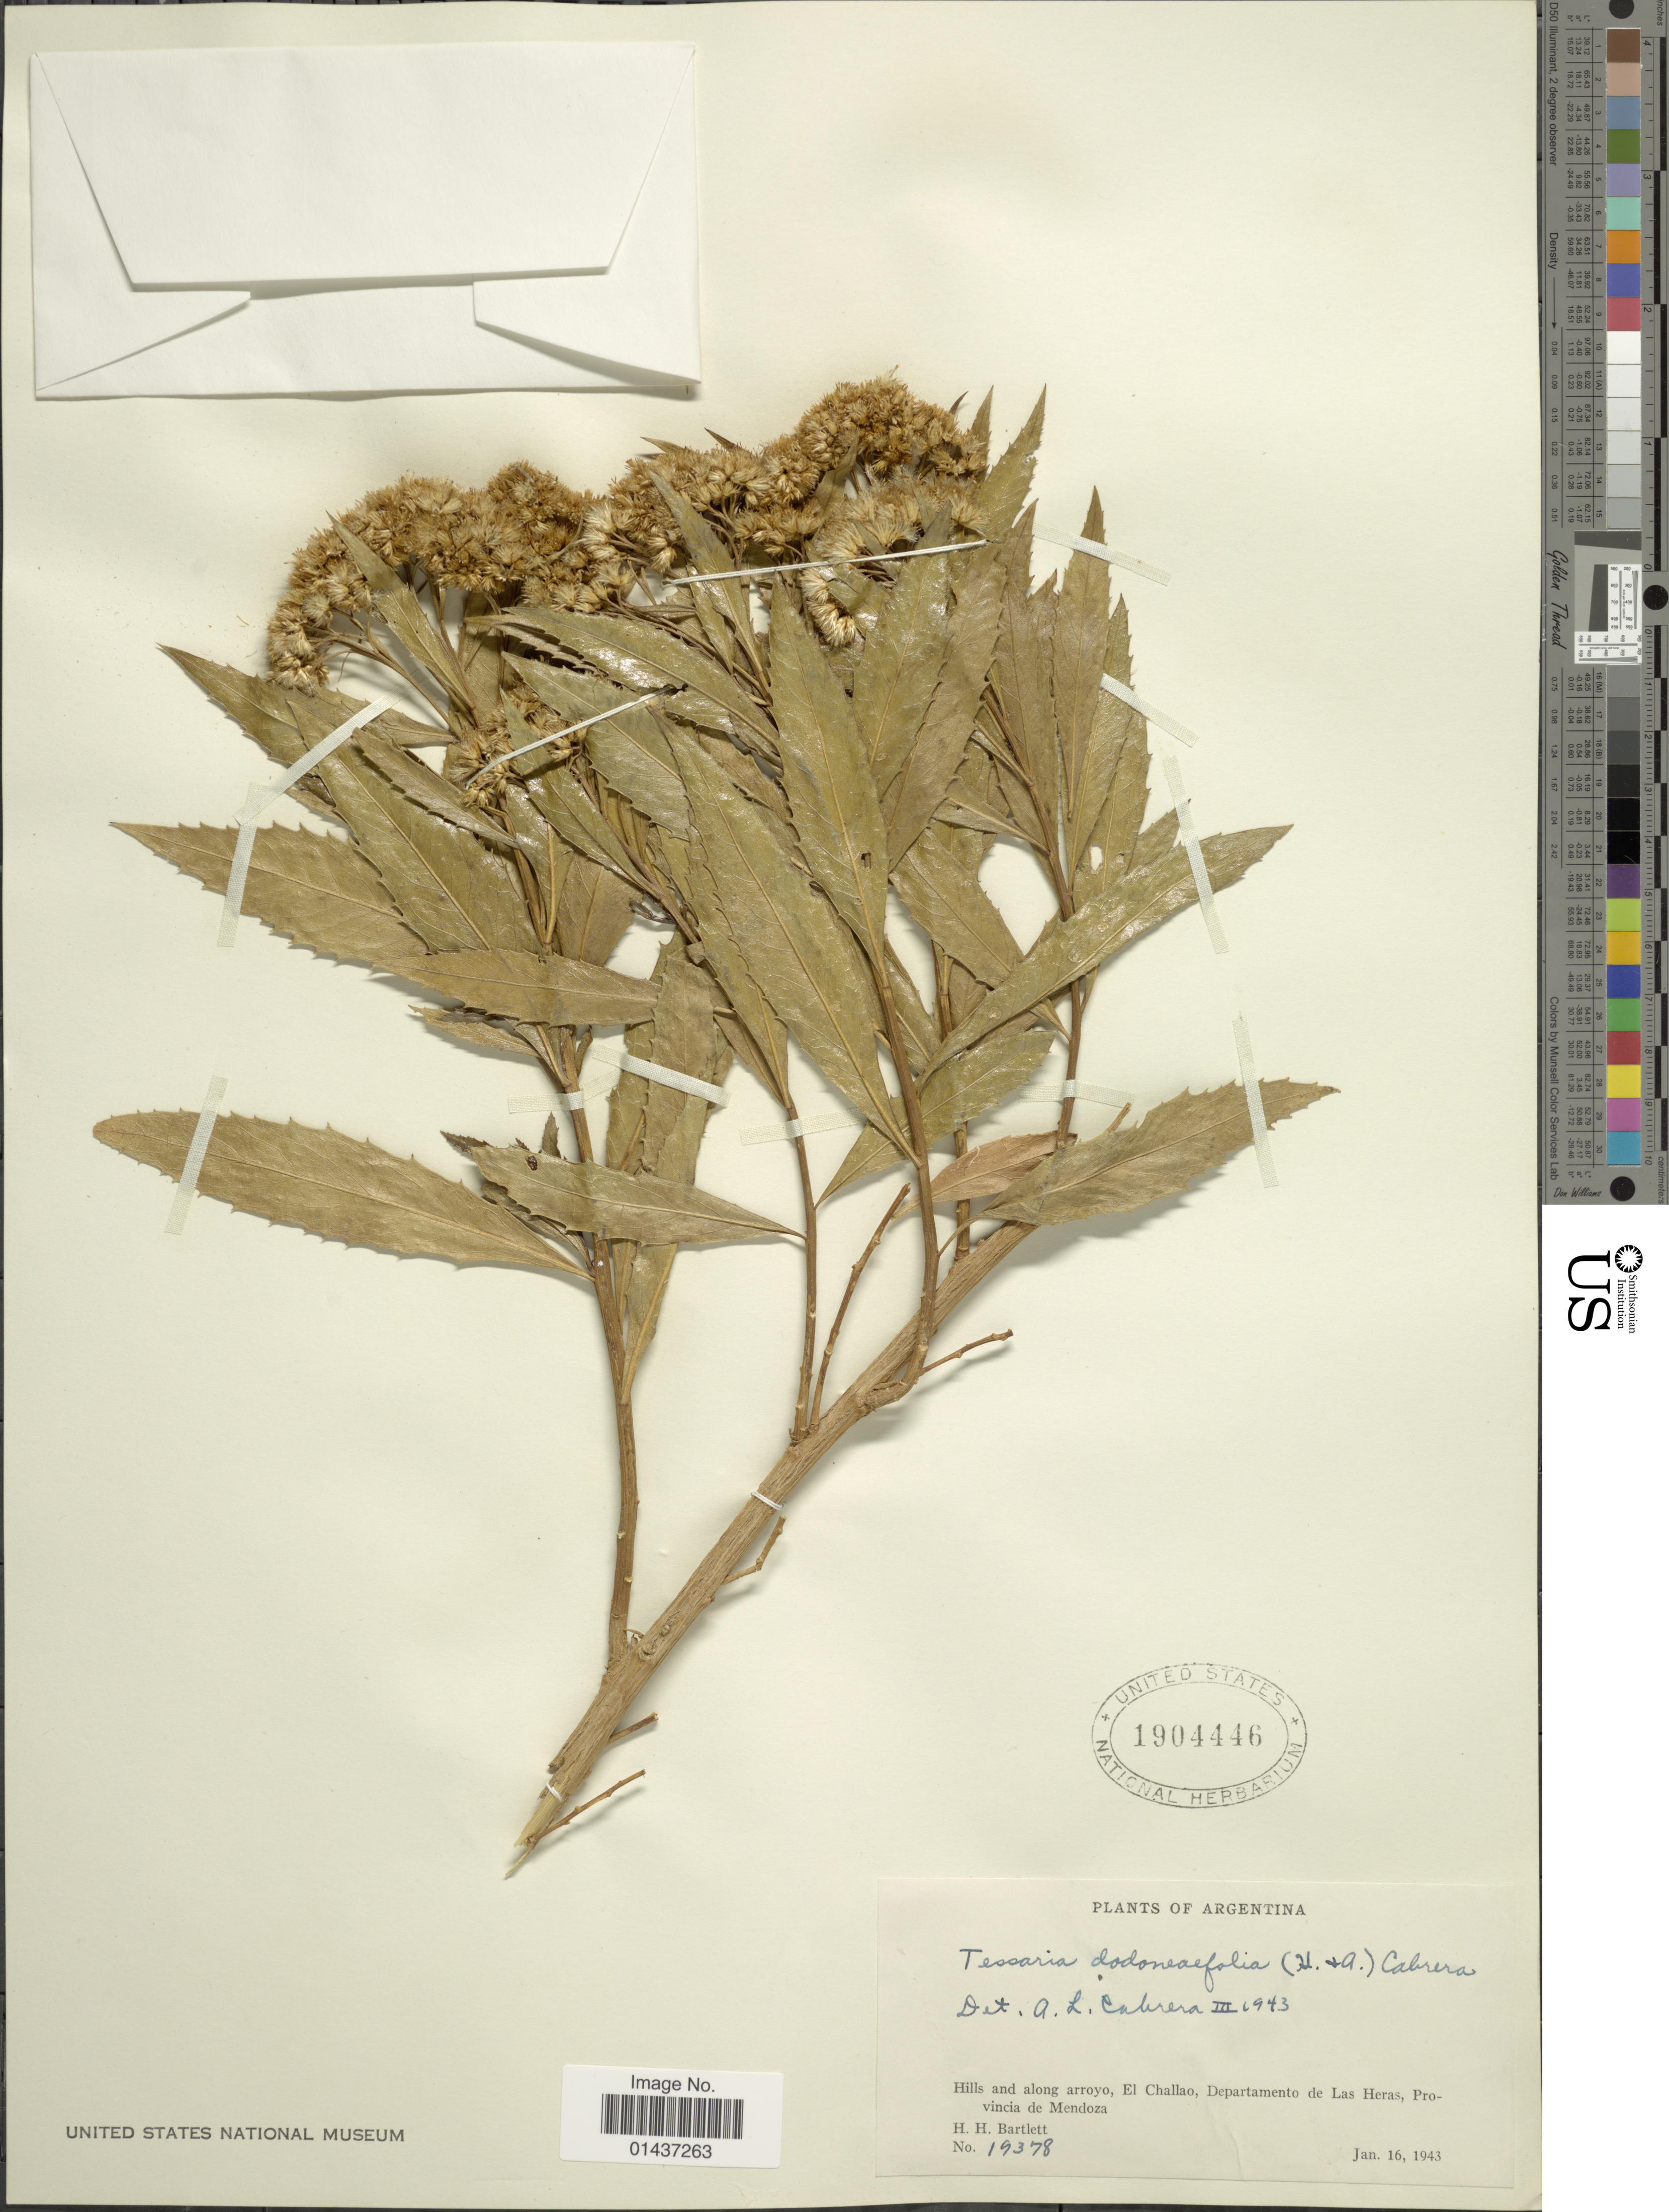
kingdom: Plantae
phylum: Tracheophyta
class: Magnoliopsida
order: Asterales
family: Asteraceae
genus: Tessaria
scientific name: Tessaria dodoneifolia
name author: (Hook. & Arn.) Cabrera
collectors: H. H. Bartlett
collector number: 19378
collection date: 1943-01-16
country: Argentina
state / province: Mendoza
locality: Hills and along arroyo, El Challao, Departamento de Las Heras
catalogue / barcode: US 1904446